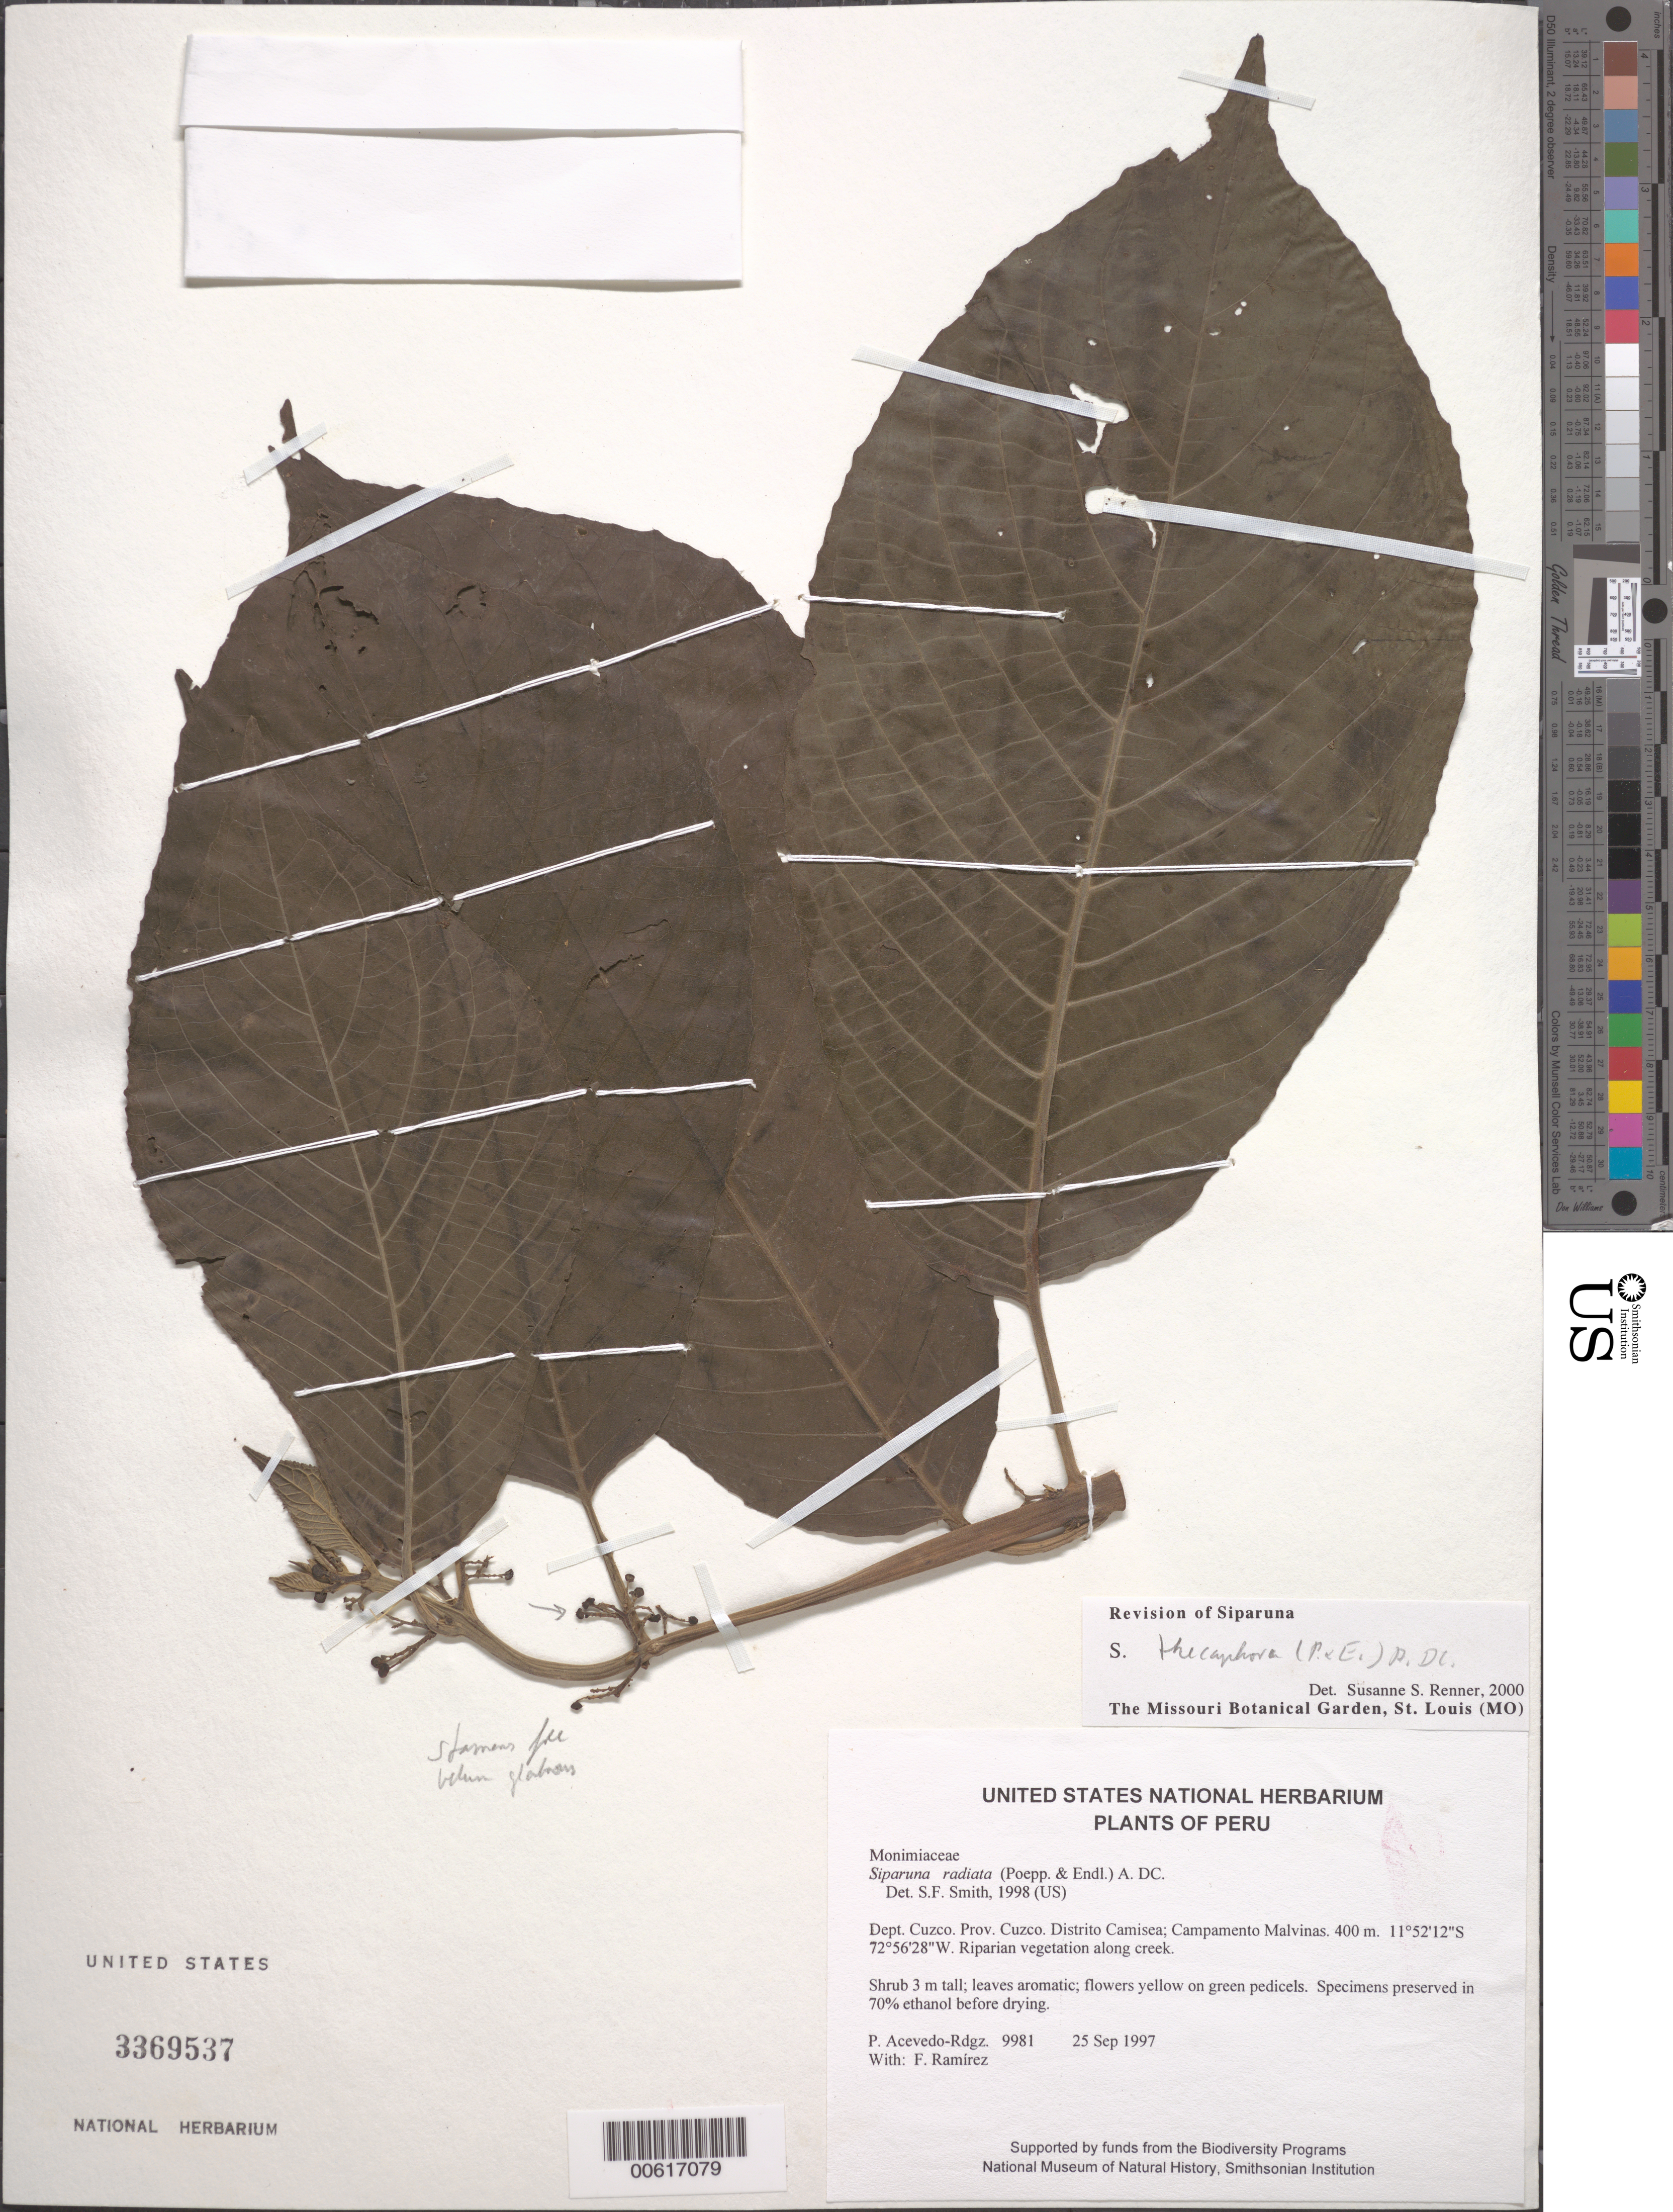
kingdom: Plantae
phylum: Tracheophyta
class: Magnoliopsida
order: Laurales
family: Siparunaceae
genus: Siparuna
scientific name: Siparuna thecaphora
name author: (Poepp. & Endl.) A. DC.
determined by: Renner, S. S.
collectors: P. Acevedo-Rodr. & F. Ramirez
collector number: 9981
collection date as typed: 25 Sep 1997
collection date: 1997-09-25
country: Peru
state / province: Cusco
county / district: Cusco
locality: Distrito Camisea; Campamento Malvinas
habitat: Riparian vegetation along creek.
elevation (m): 400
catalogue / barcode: US 3369537